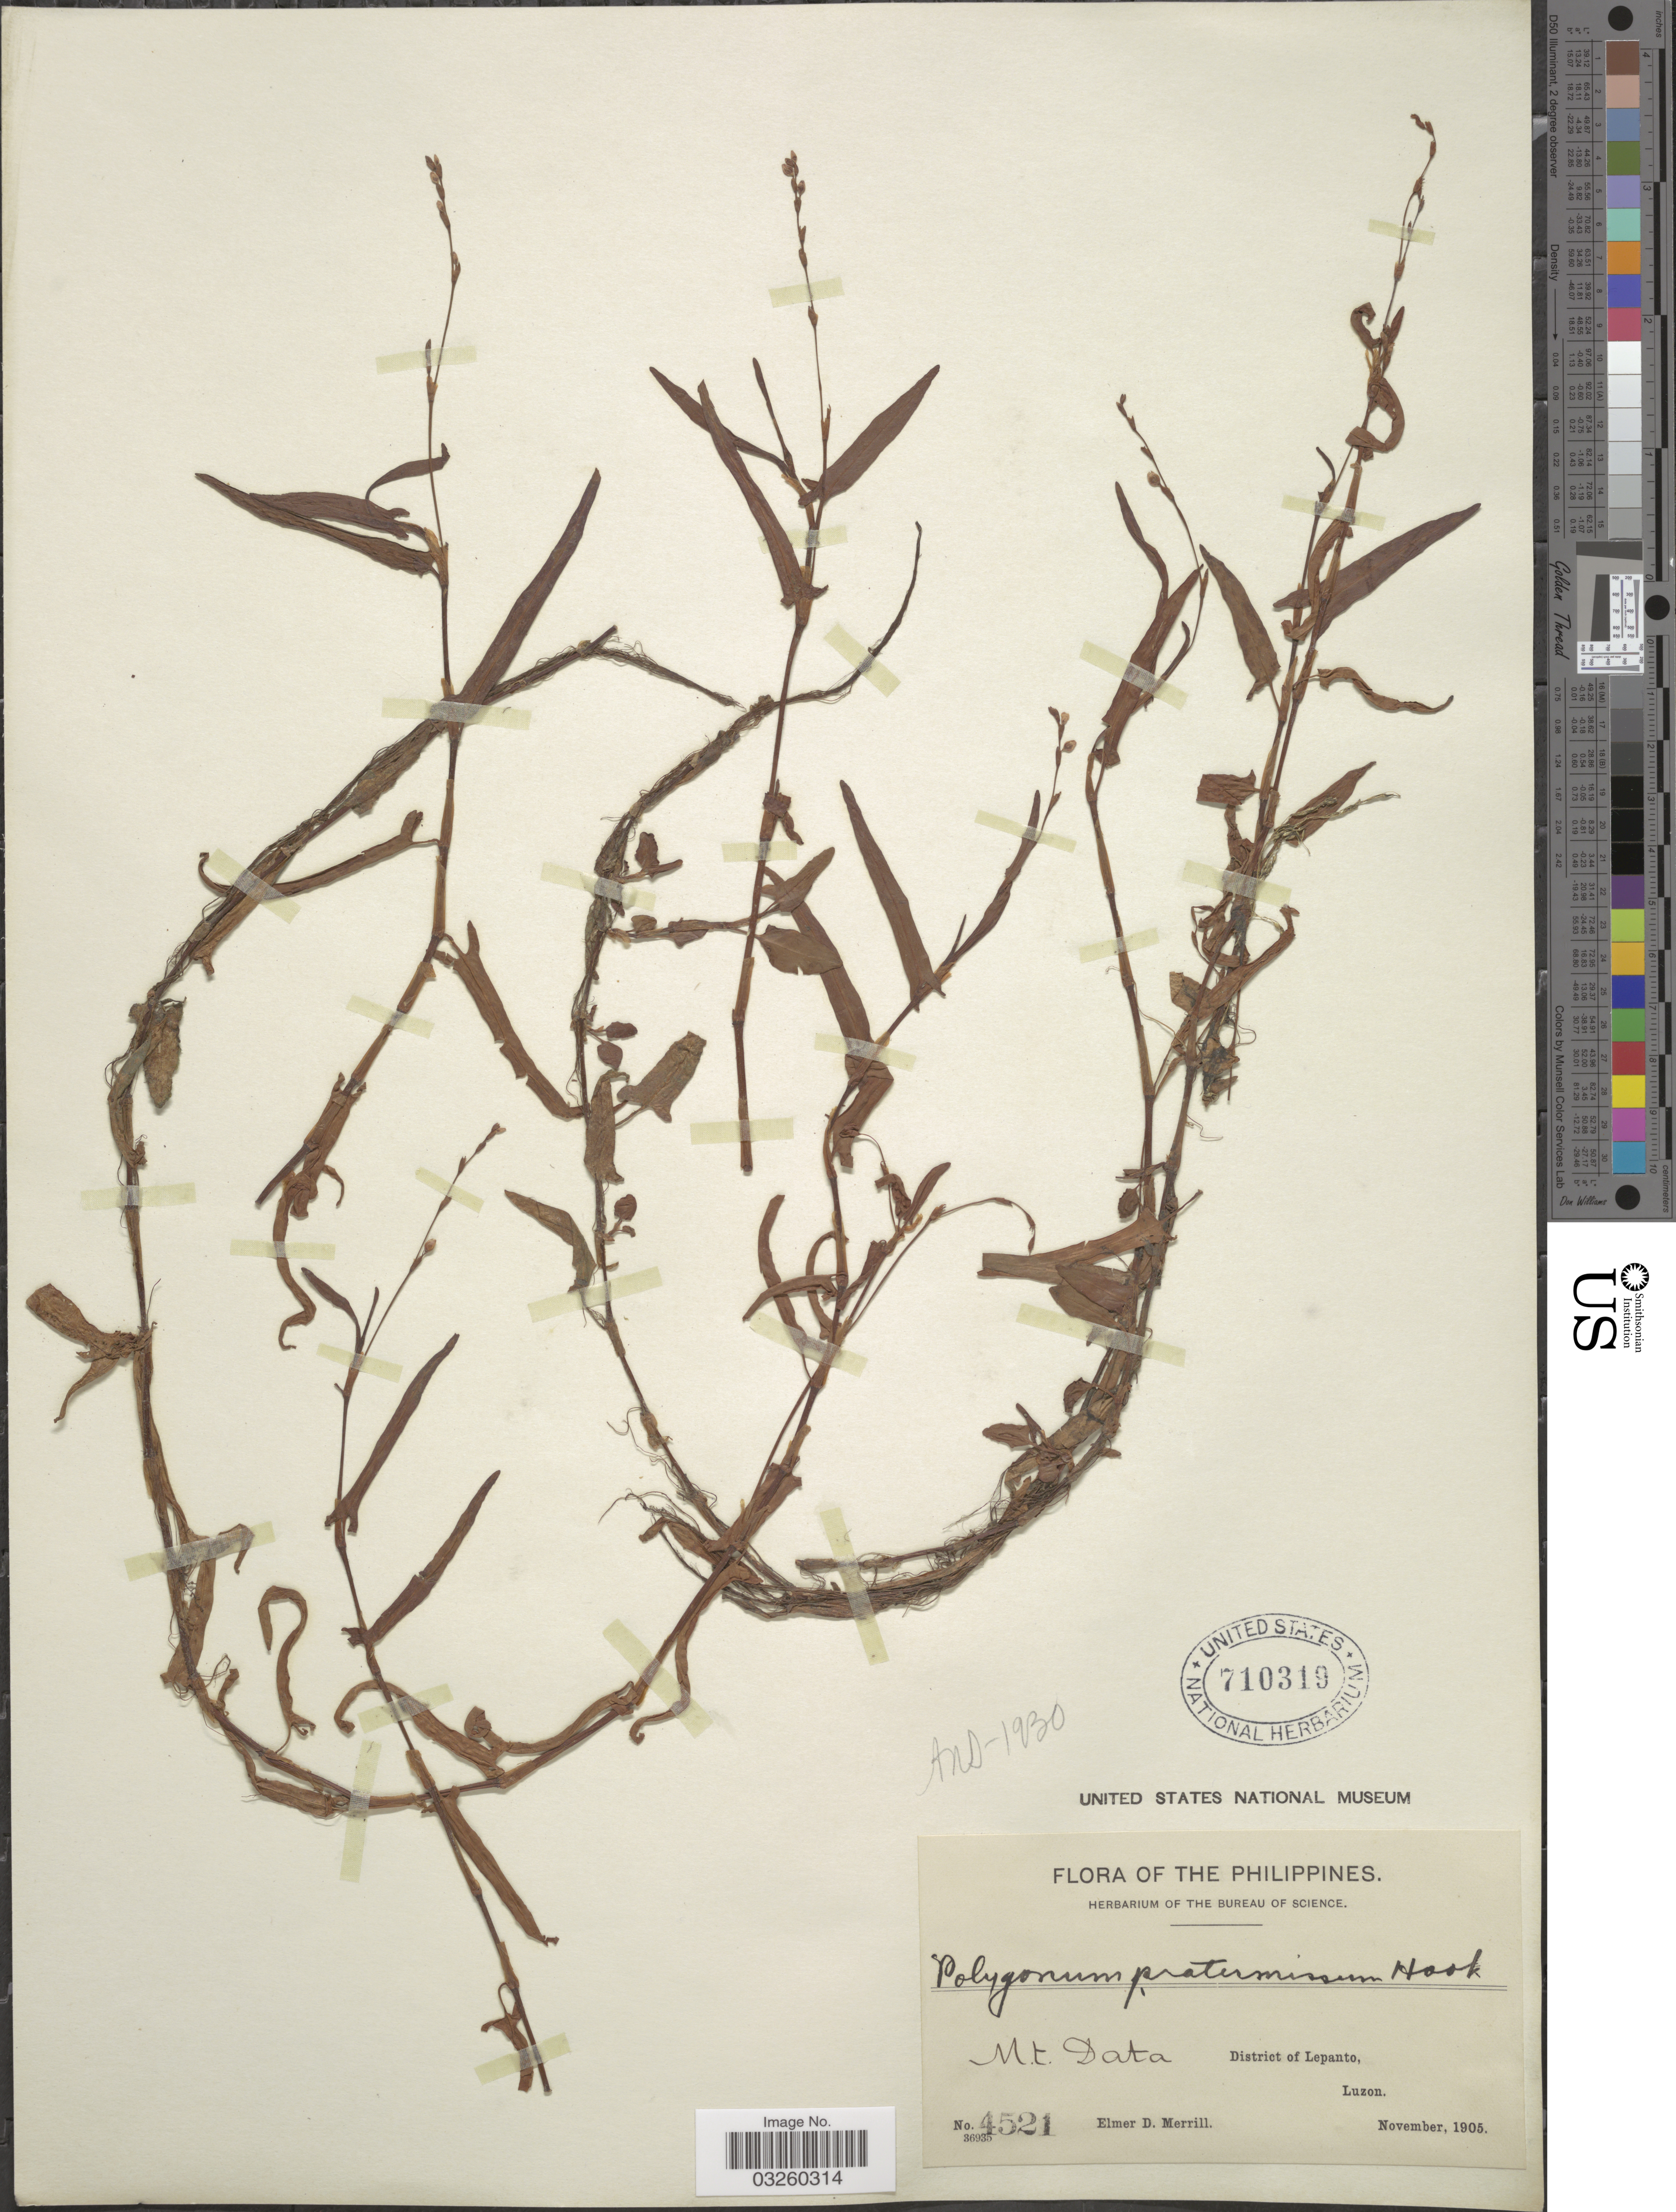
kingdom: Plantae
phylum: Tracheophyta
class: Magnoliopsida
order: Caryophyllales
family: Polygonaceae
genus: Polygonum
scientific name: Polygonum praetermissum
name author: Hook. f.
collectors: E. D. Merrill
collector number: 4521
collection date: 1905-11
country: Philippines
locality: Mt. Data. District of Lepanto, Luzon.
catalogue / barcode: US 710319